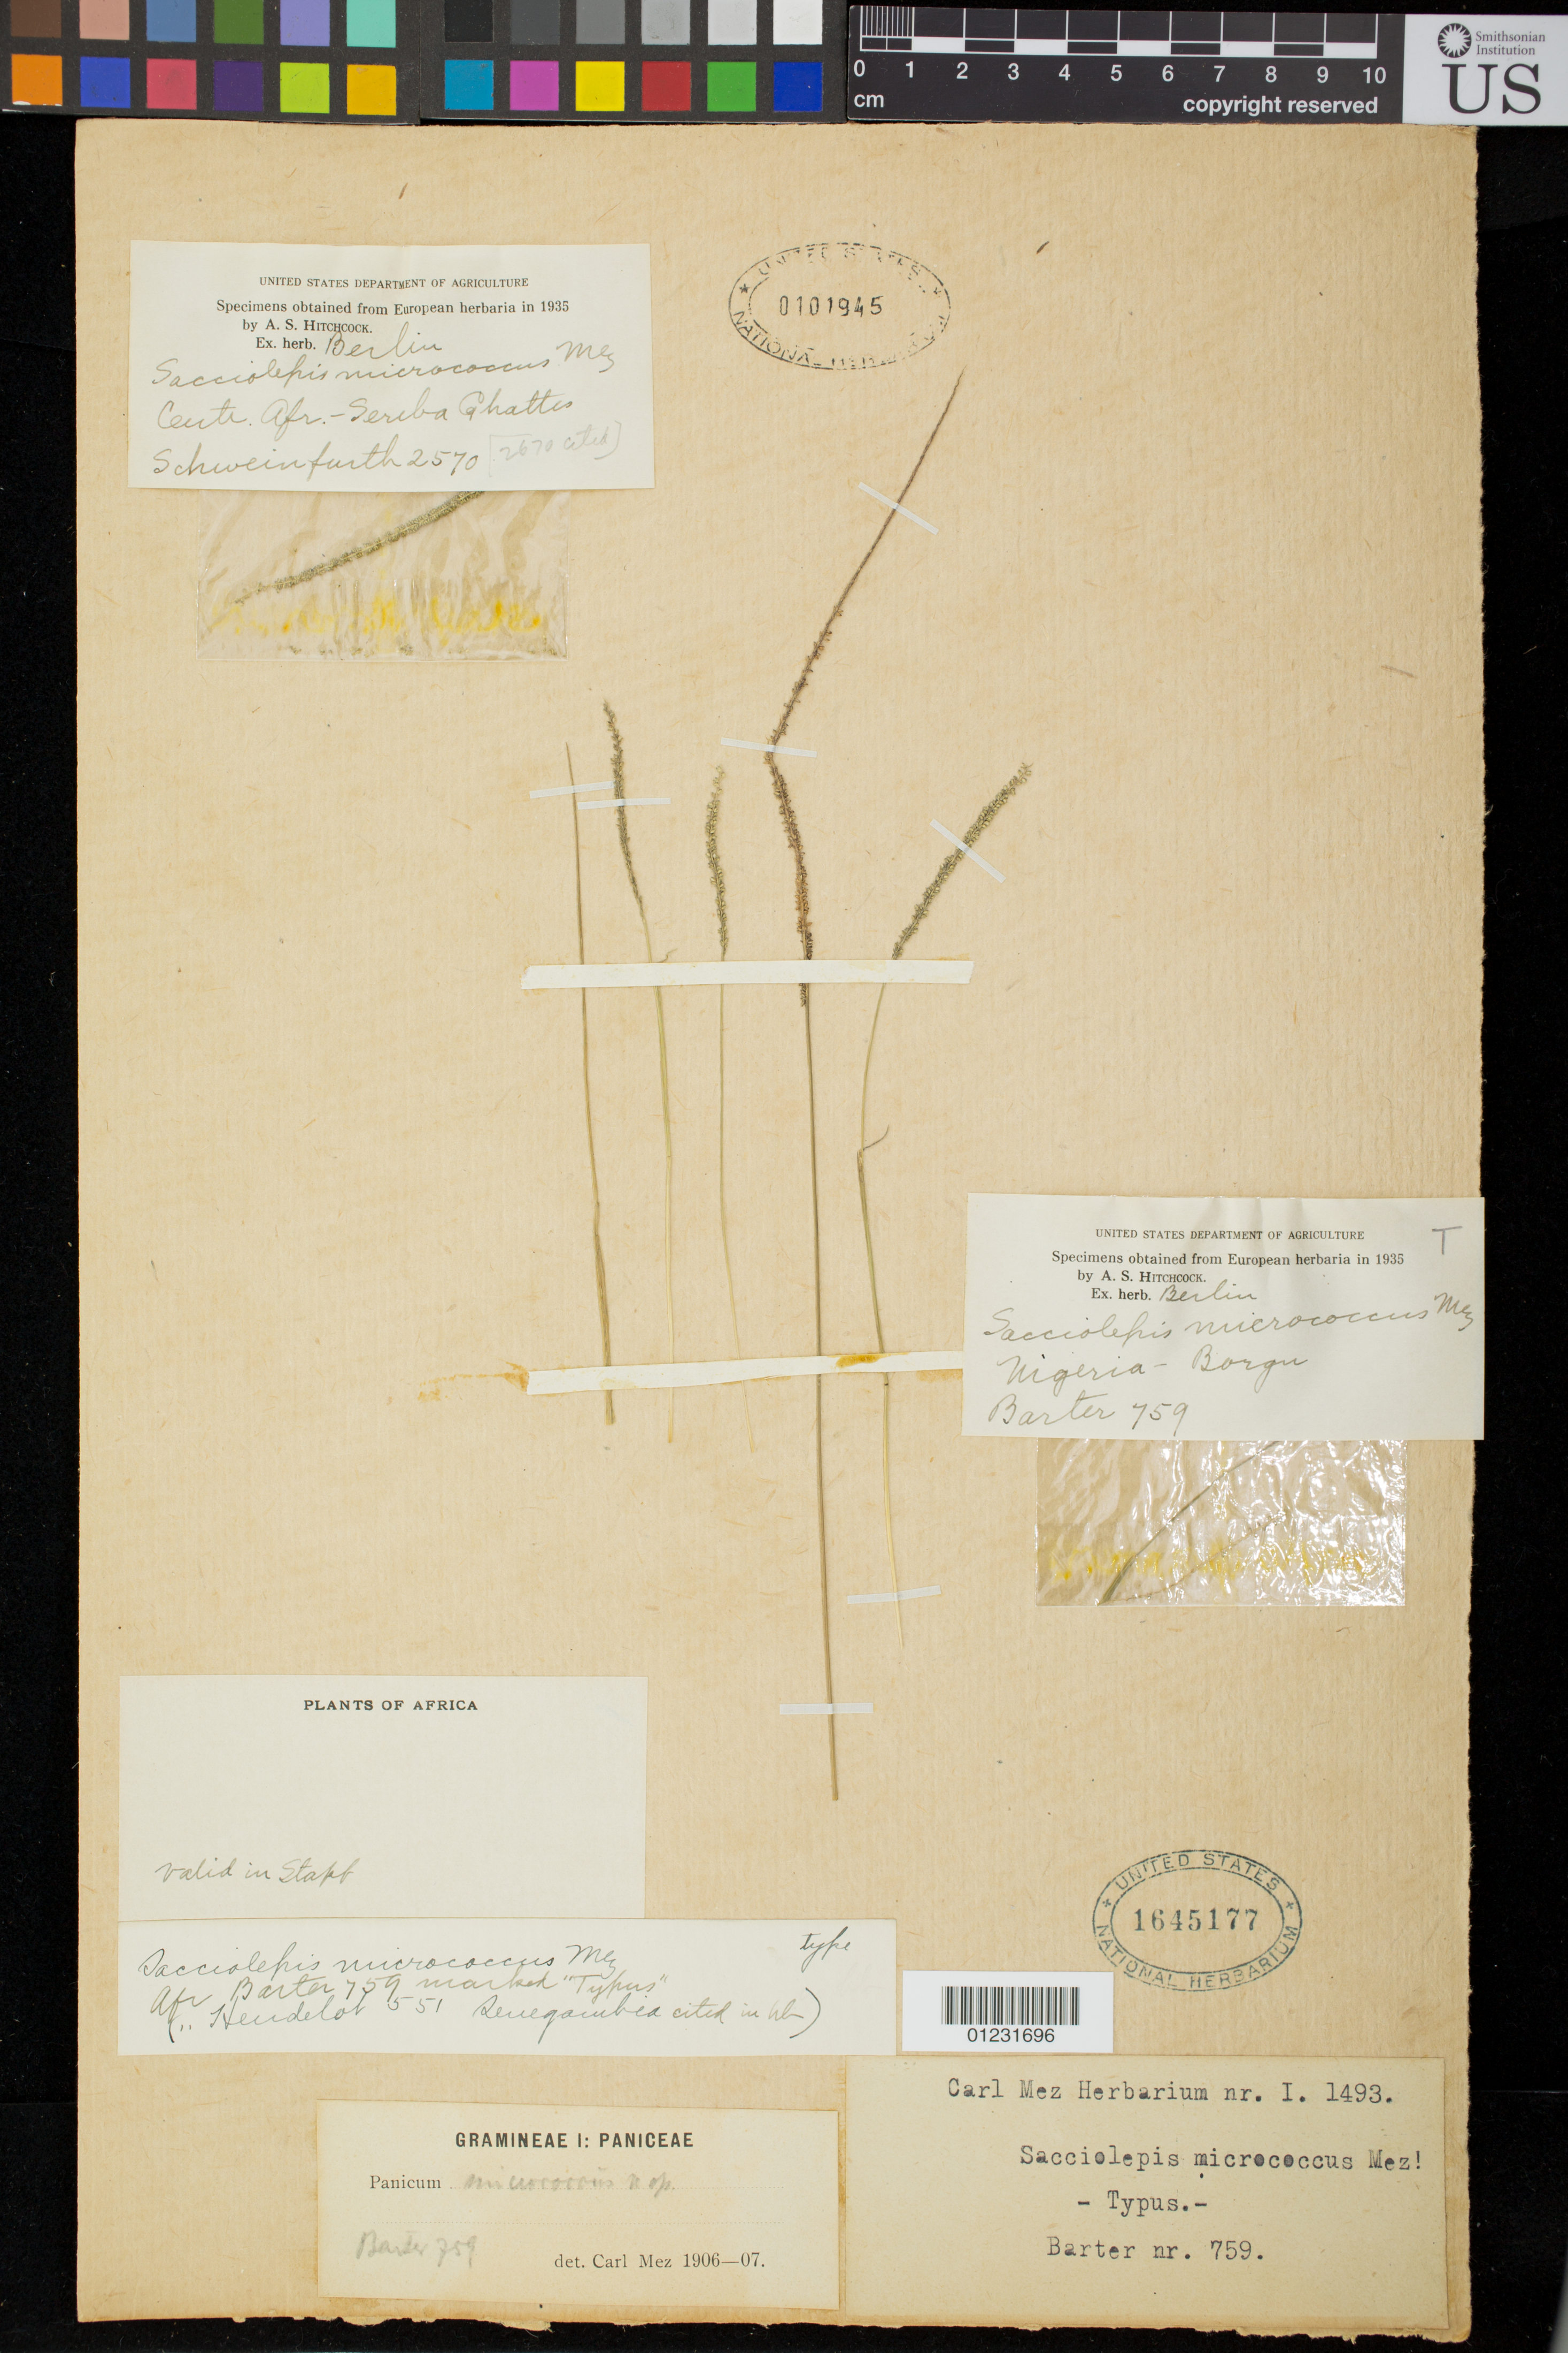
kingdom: Plantae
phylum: Tracheophyta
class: Liliopsida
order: Poales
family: Poaceae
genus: Sacciolepis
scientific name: Sacciolepis micrococca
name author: Mez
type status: Isosyntype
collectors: C. Barter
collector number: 759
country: Nigeria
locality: Borgu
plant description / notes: Fragmentary material of type specimen ex herb. Berlin.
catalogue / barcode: US 1645177